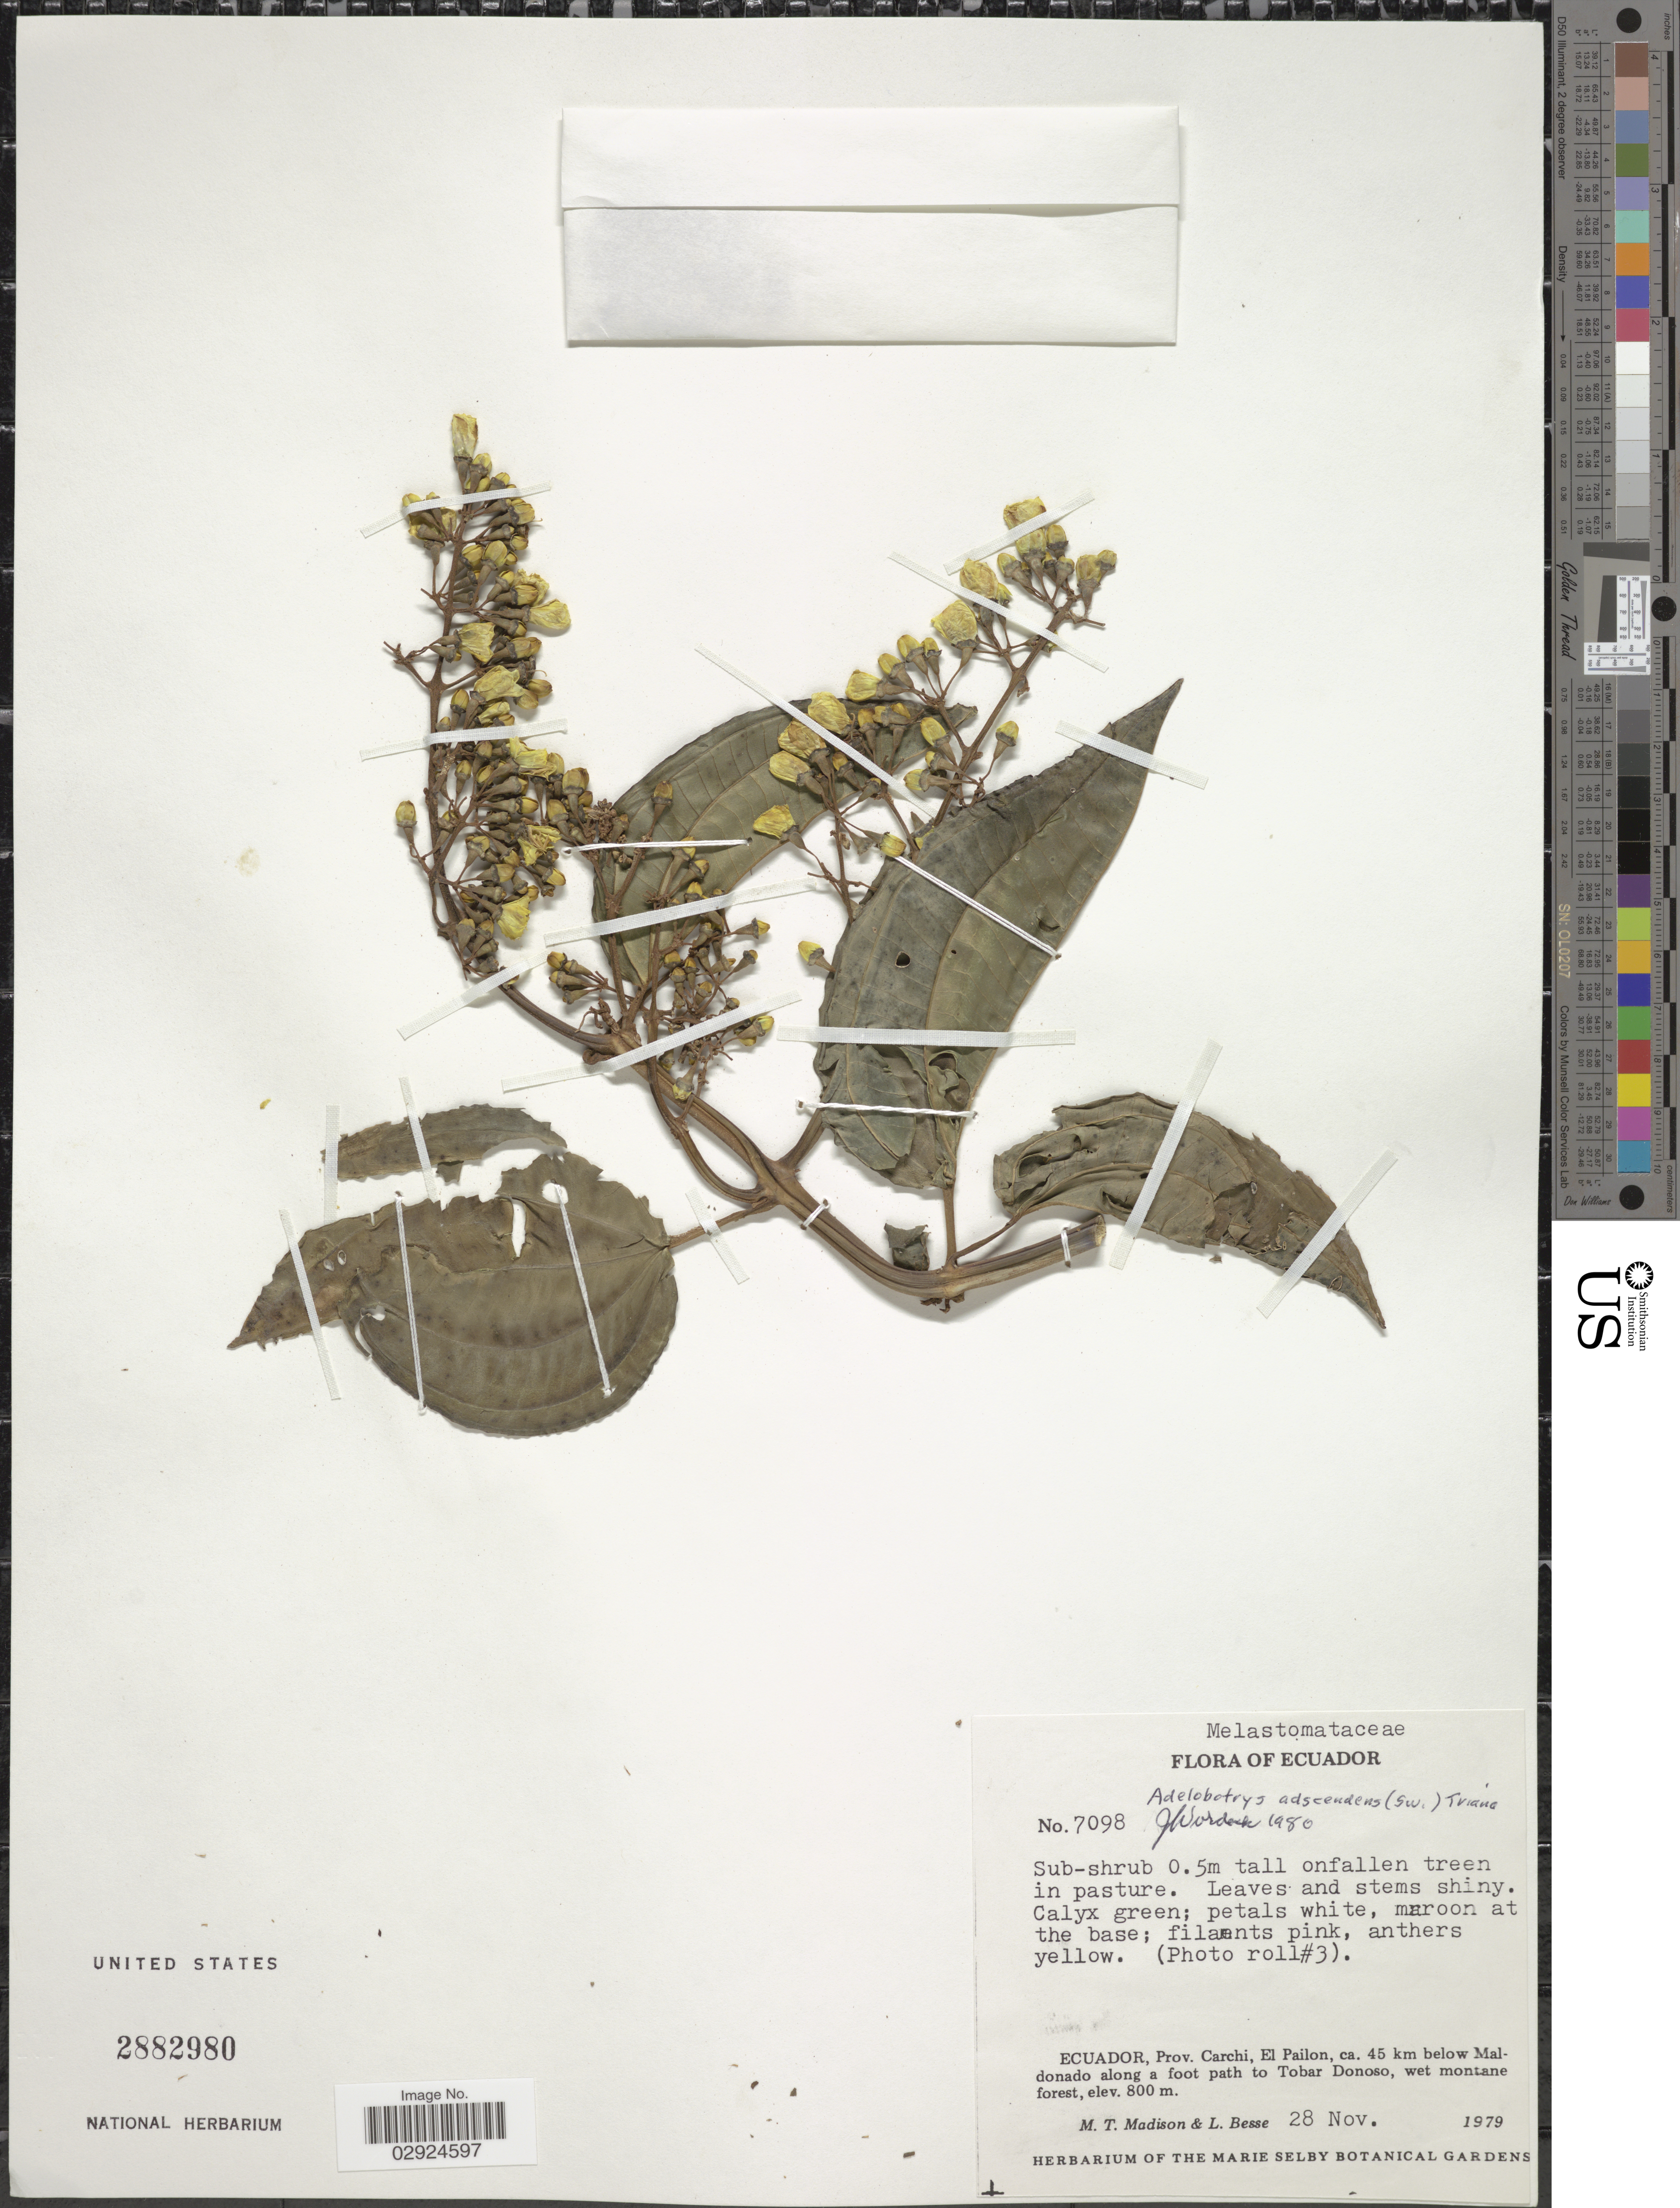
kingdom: Plantae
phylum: Tracheophyta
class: Magnoliopsida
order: Myrtales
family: Melastomataceae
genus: Adelobotrys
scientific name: Adelobotrys adscendens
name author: (Sw.) Triana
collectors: M. T. Madison & L. Besse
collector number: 7098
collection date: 1979-11-28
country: Ecuador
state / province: Carchi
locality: Prov. Carchi, El Pailon, ca. 45 km below Maldonado along a foot path to Tobar Donoso.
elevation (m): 800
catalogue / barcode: US 2882980